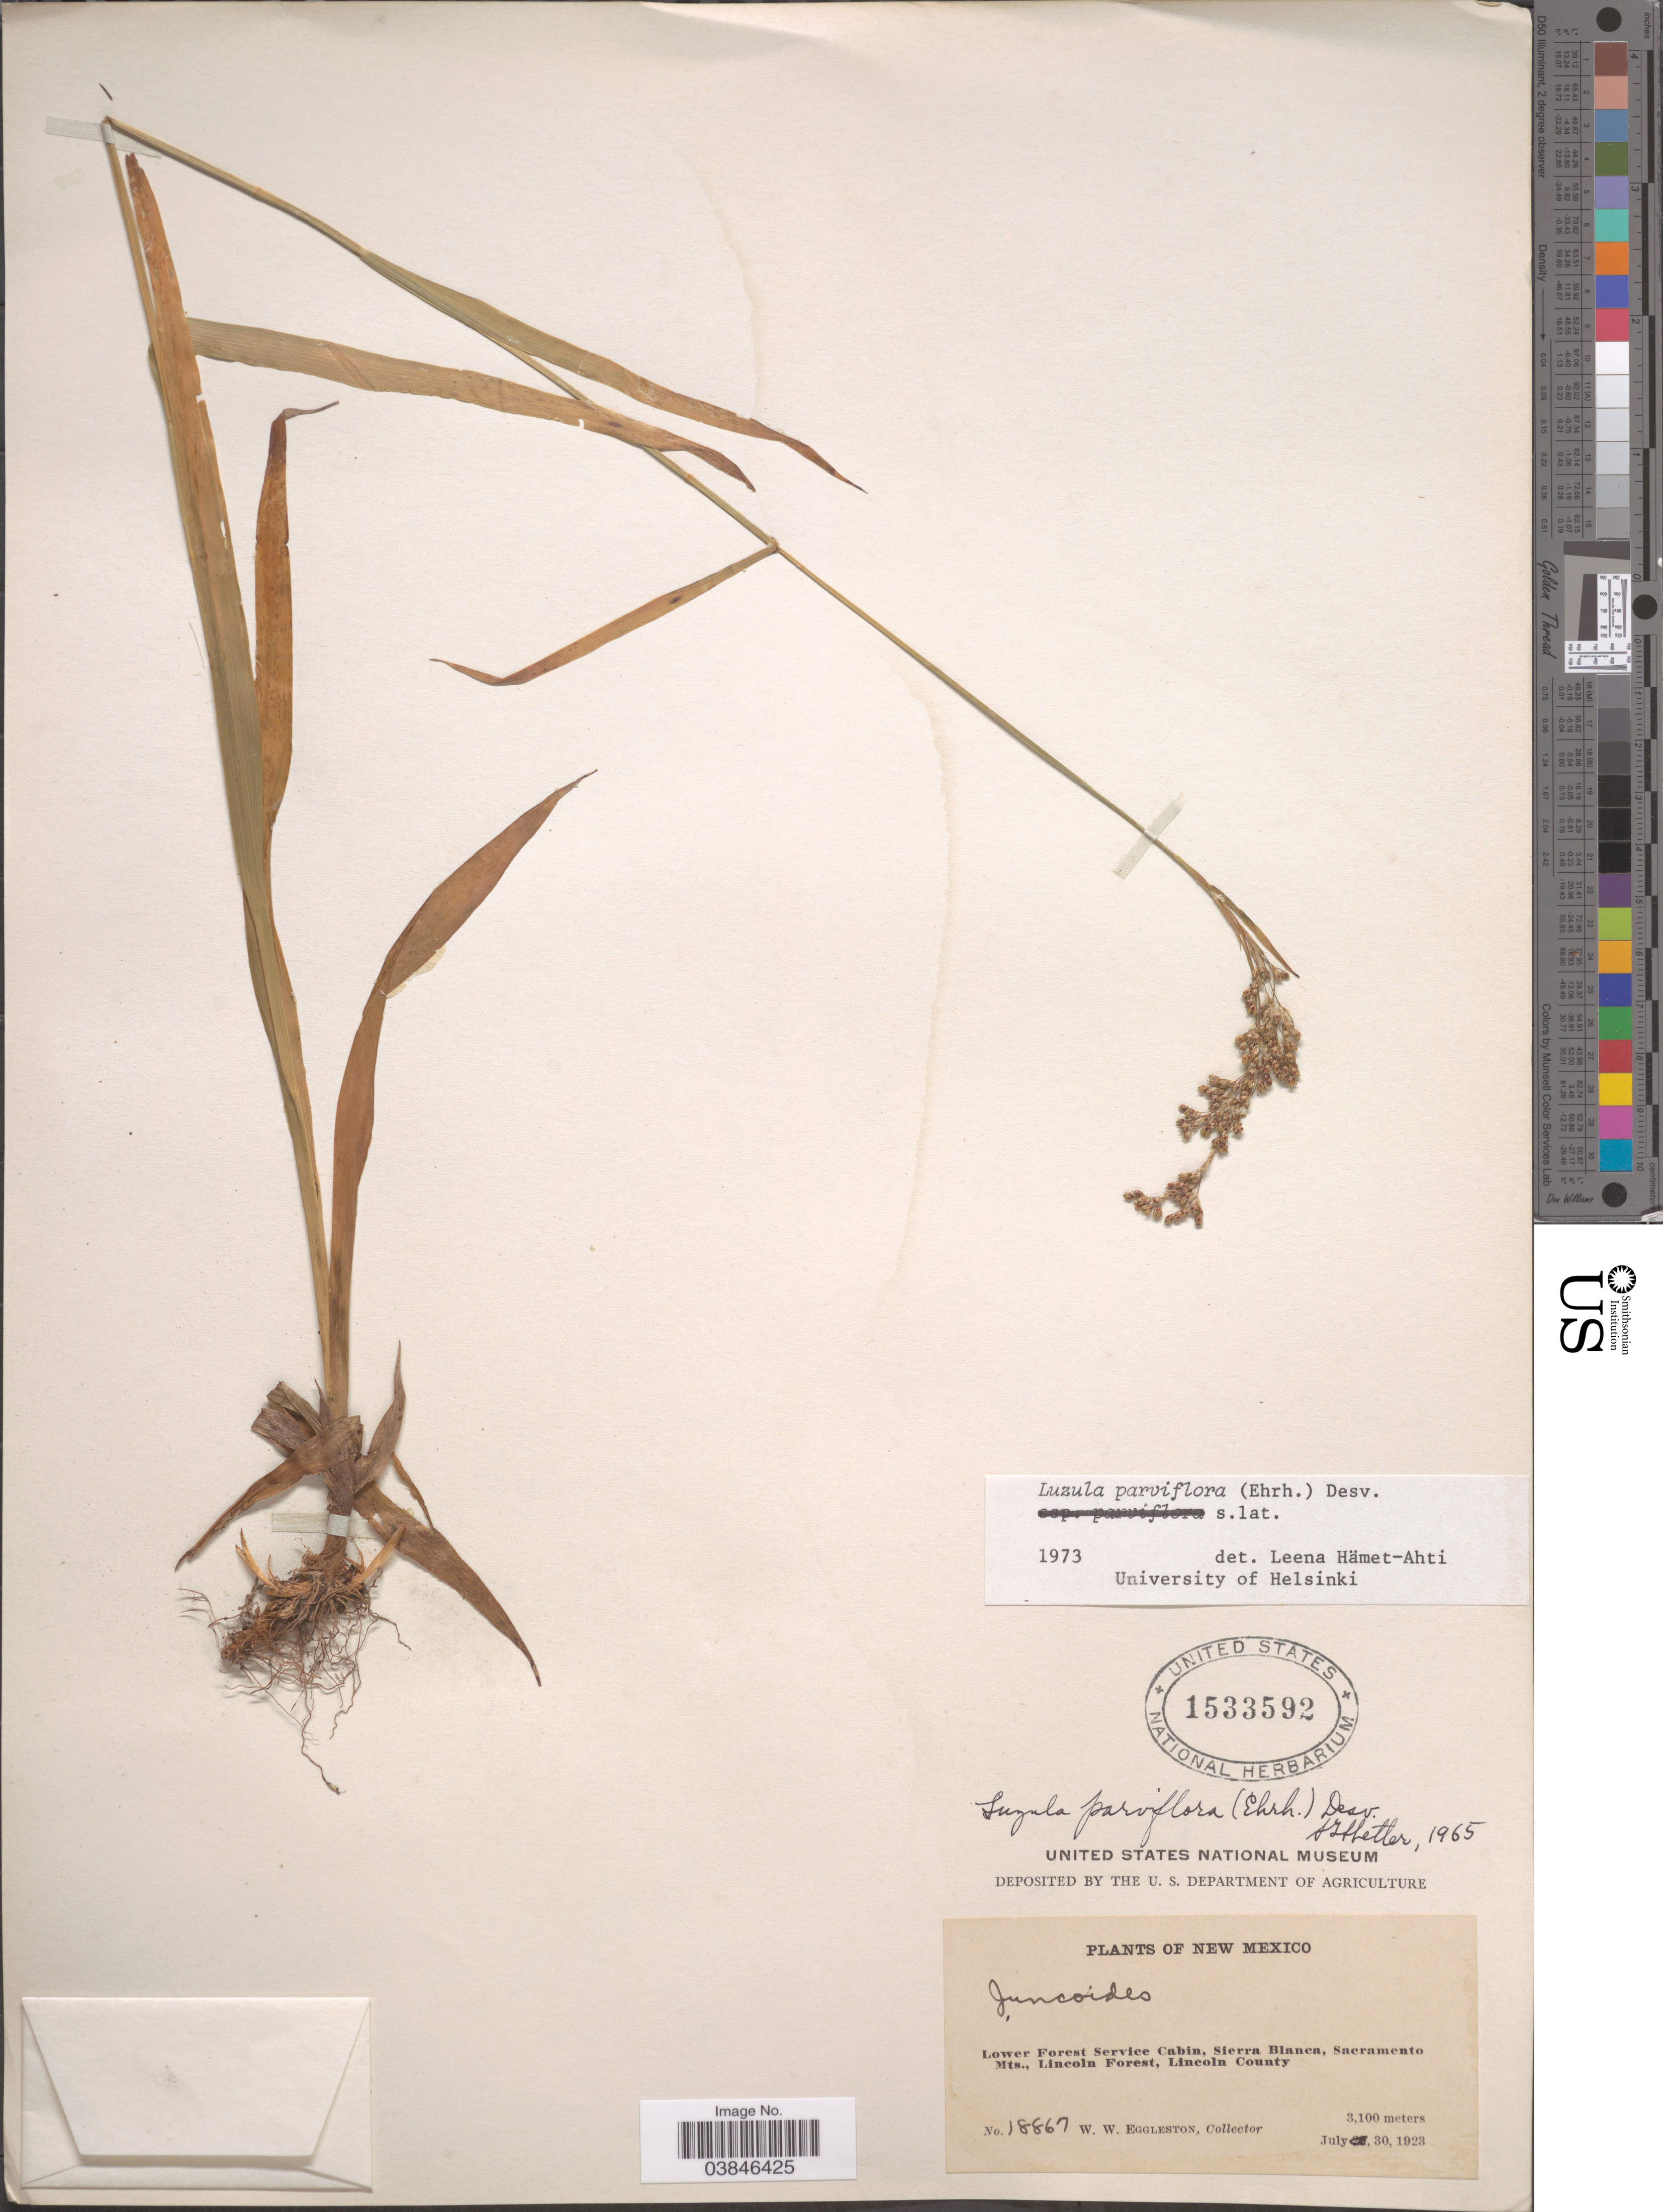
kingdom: Plantae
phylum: Tracheophyta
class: Liliopsida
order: Poales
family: Juncaceae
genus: Luzula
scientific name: Luzula parviflora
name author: (Ehrh.) Desv.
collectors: W. W. Eggleston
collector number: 18867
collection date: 1923-07-30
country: United States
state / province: New Mexico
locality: Lower Forest Service Cabin, Sierra Blanca, Sacramento Mts., Lincoln Forest, Lincoln County.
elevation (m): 3100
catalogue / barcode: US 1533592